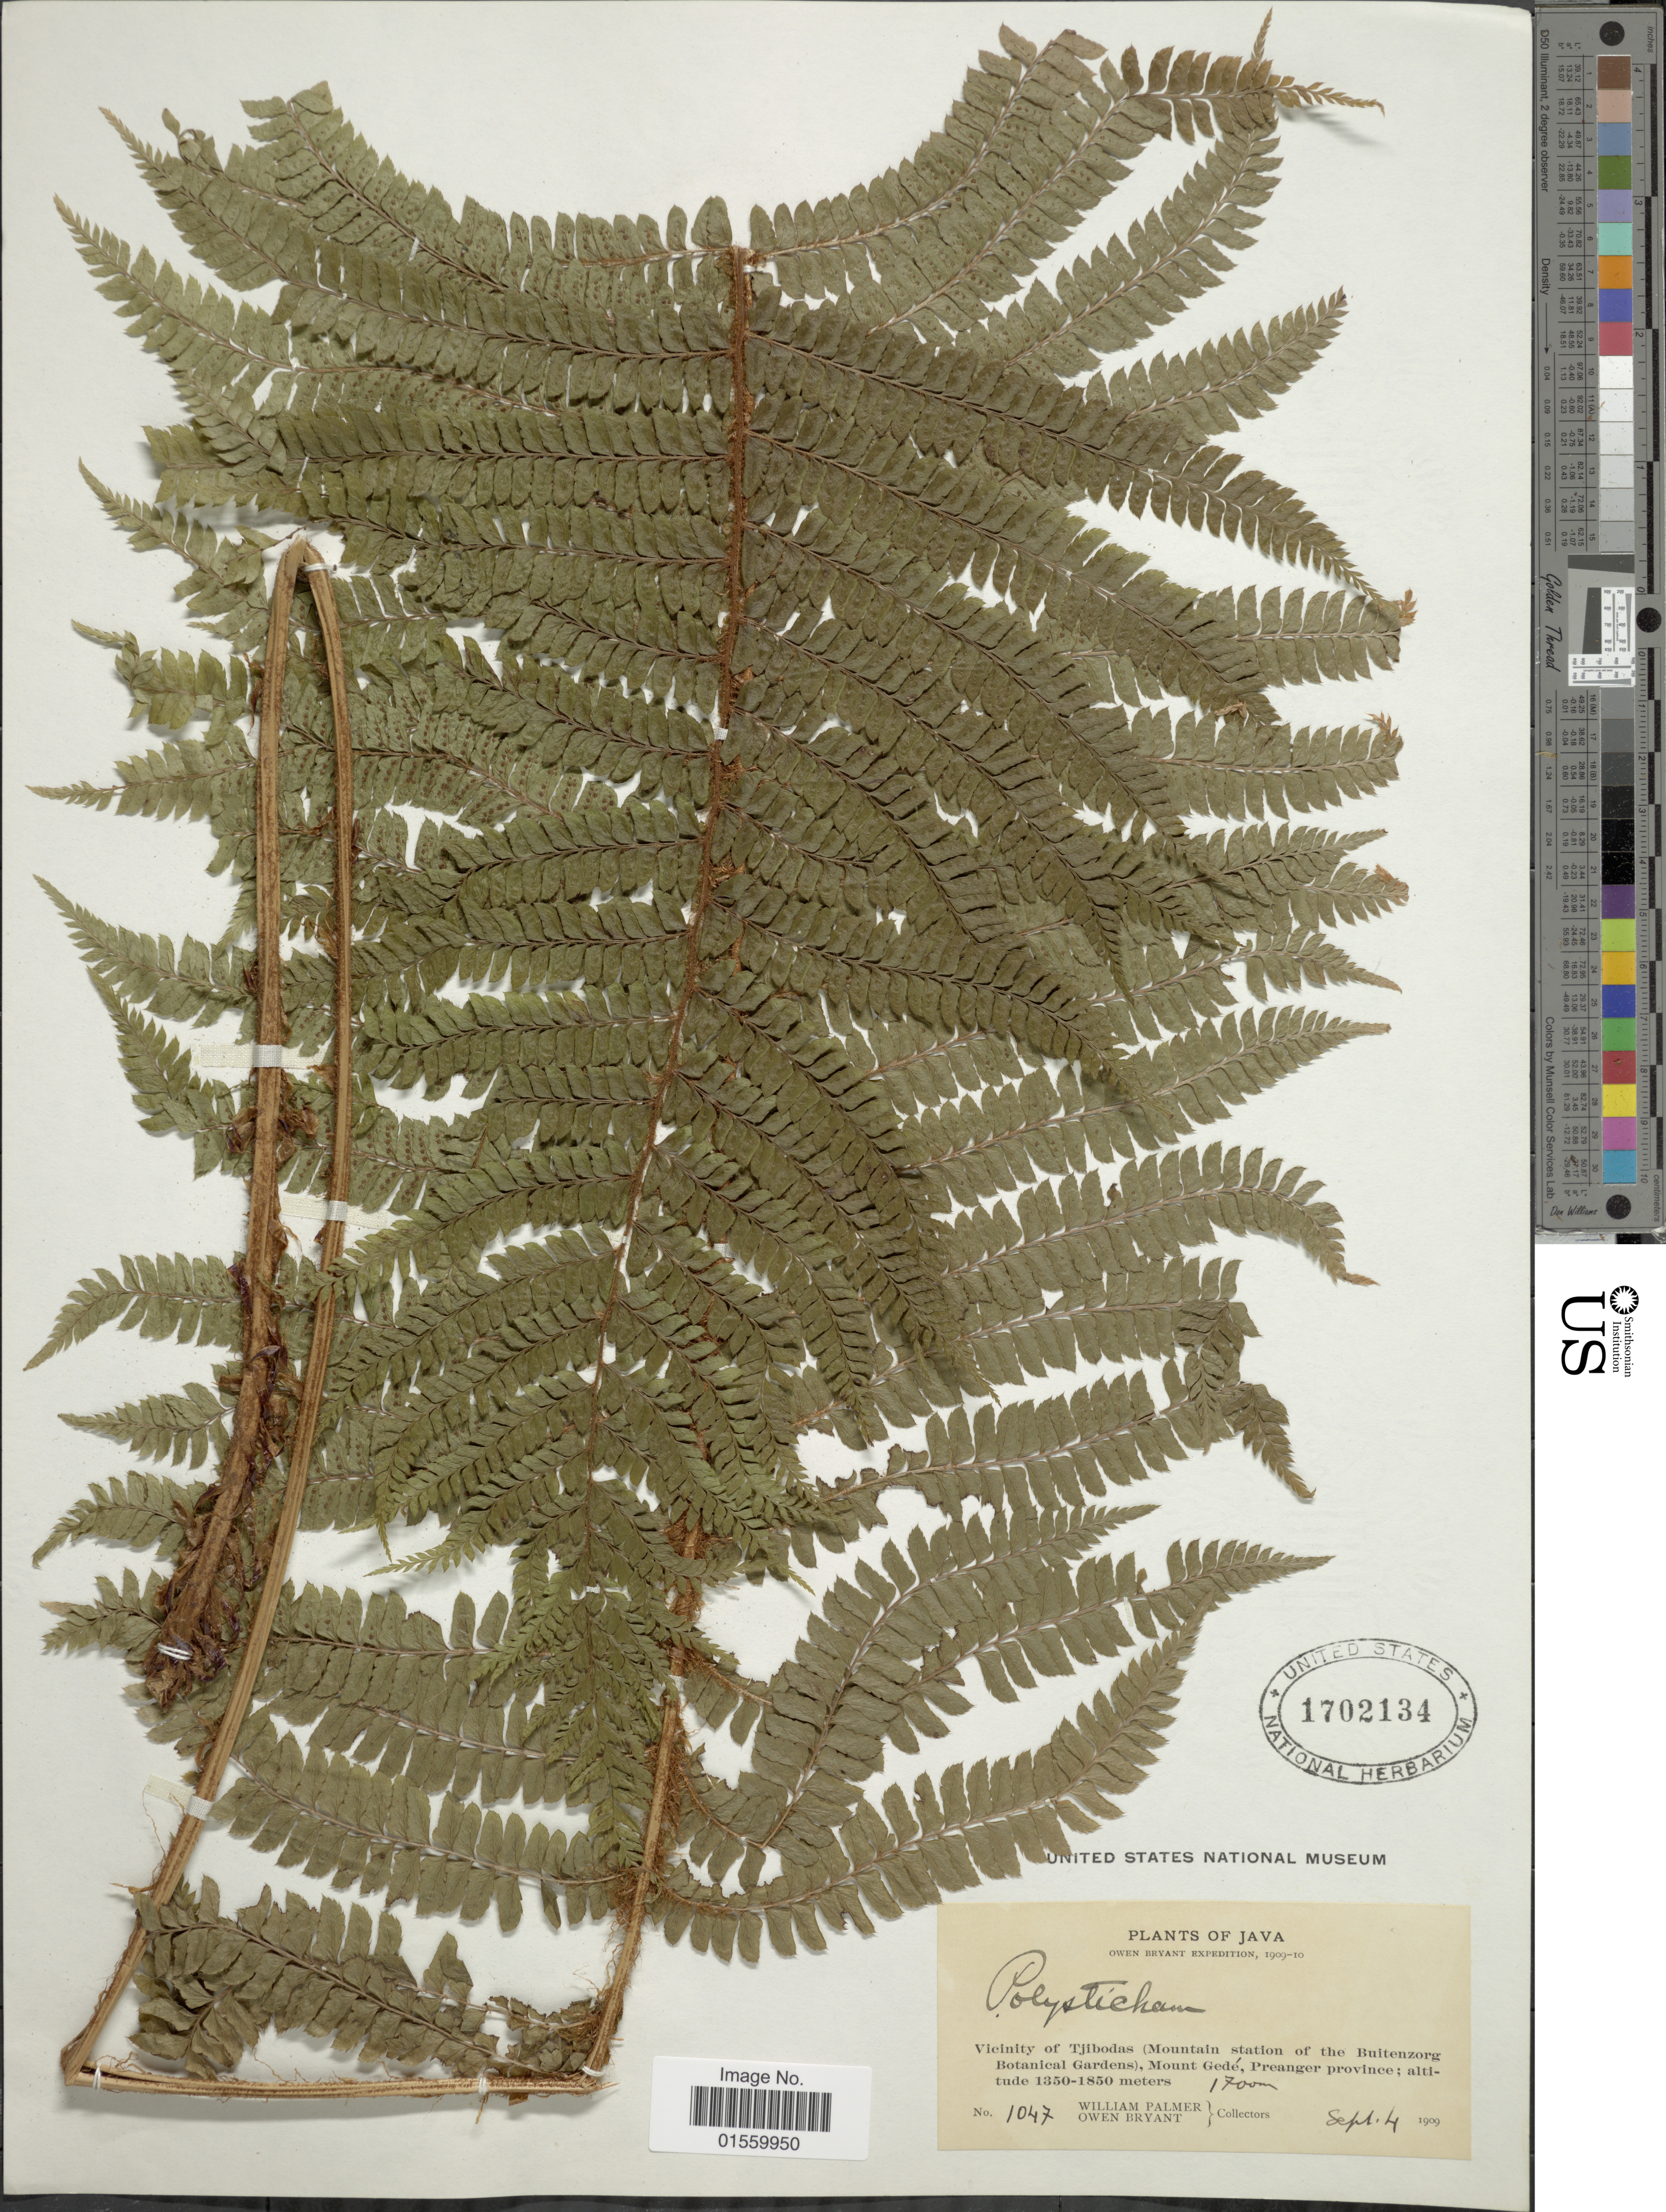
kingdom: Plantae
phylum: Tracheophyta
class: Polypodiopsida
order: Polypodiales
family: Dryopteridaceae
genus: Polystichum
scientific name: Polystichum mucronifolium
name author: (Blume) C. Presl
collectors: W. Palmer & O. Bryant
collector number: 1047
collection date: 1909-09-04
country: Indonesia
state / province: Java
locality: Vicinity of Tjibodas (Mountain station of the Botanical Gardens), Mount Gede, Preanger province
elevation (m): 1700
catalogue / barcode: US 1702134